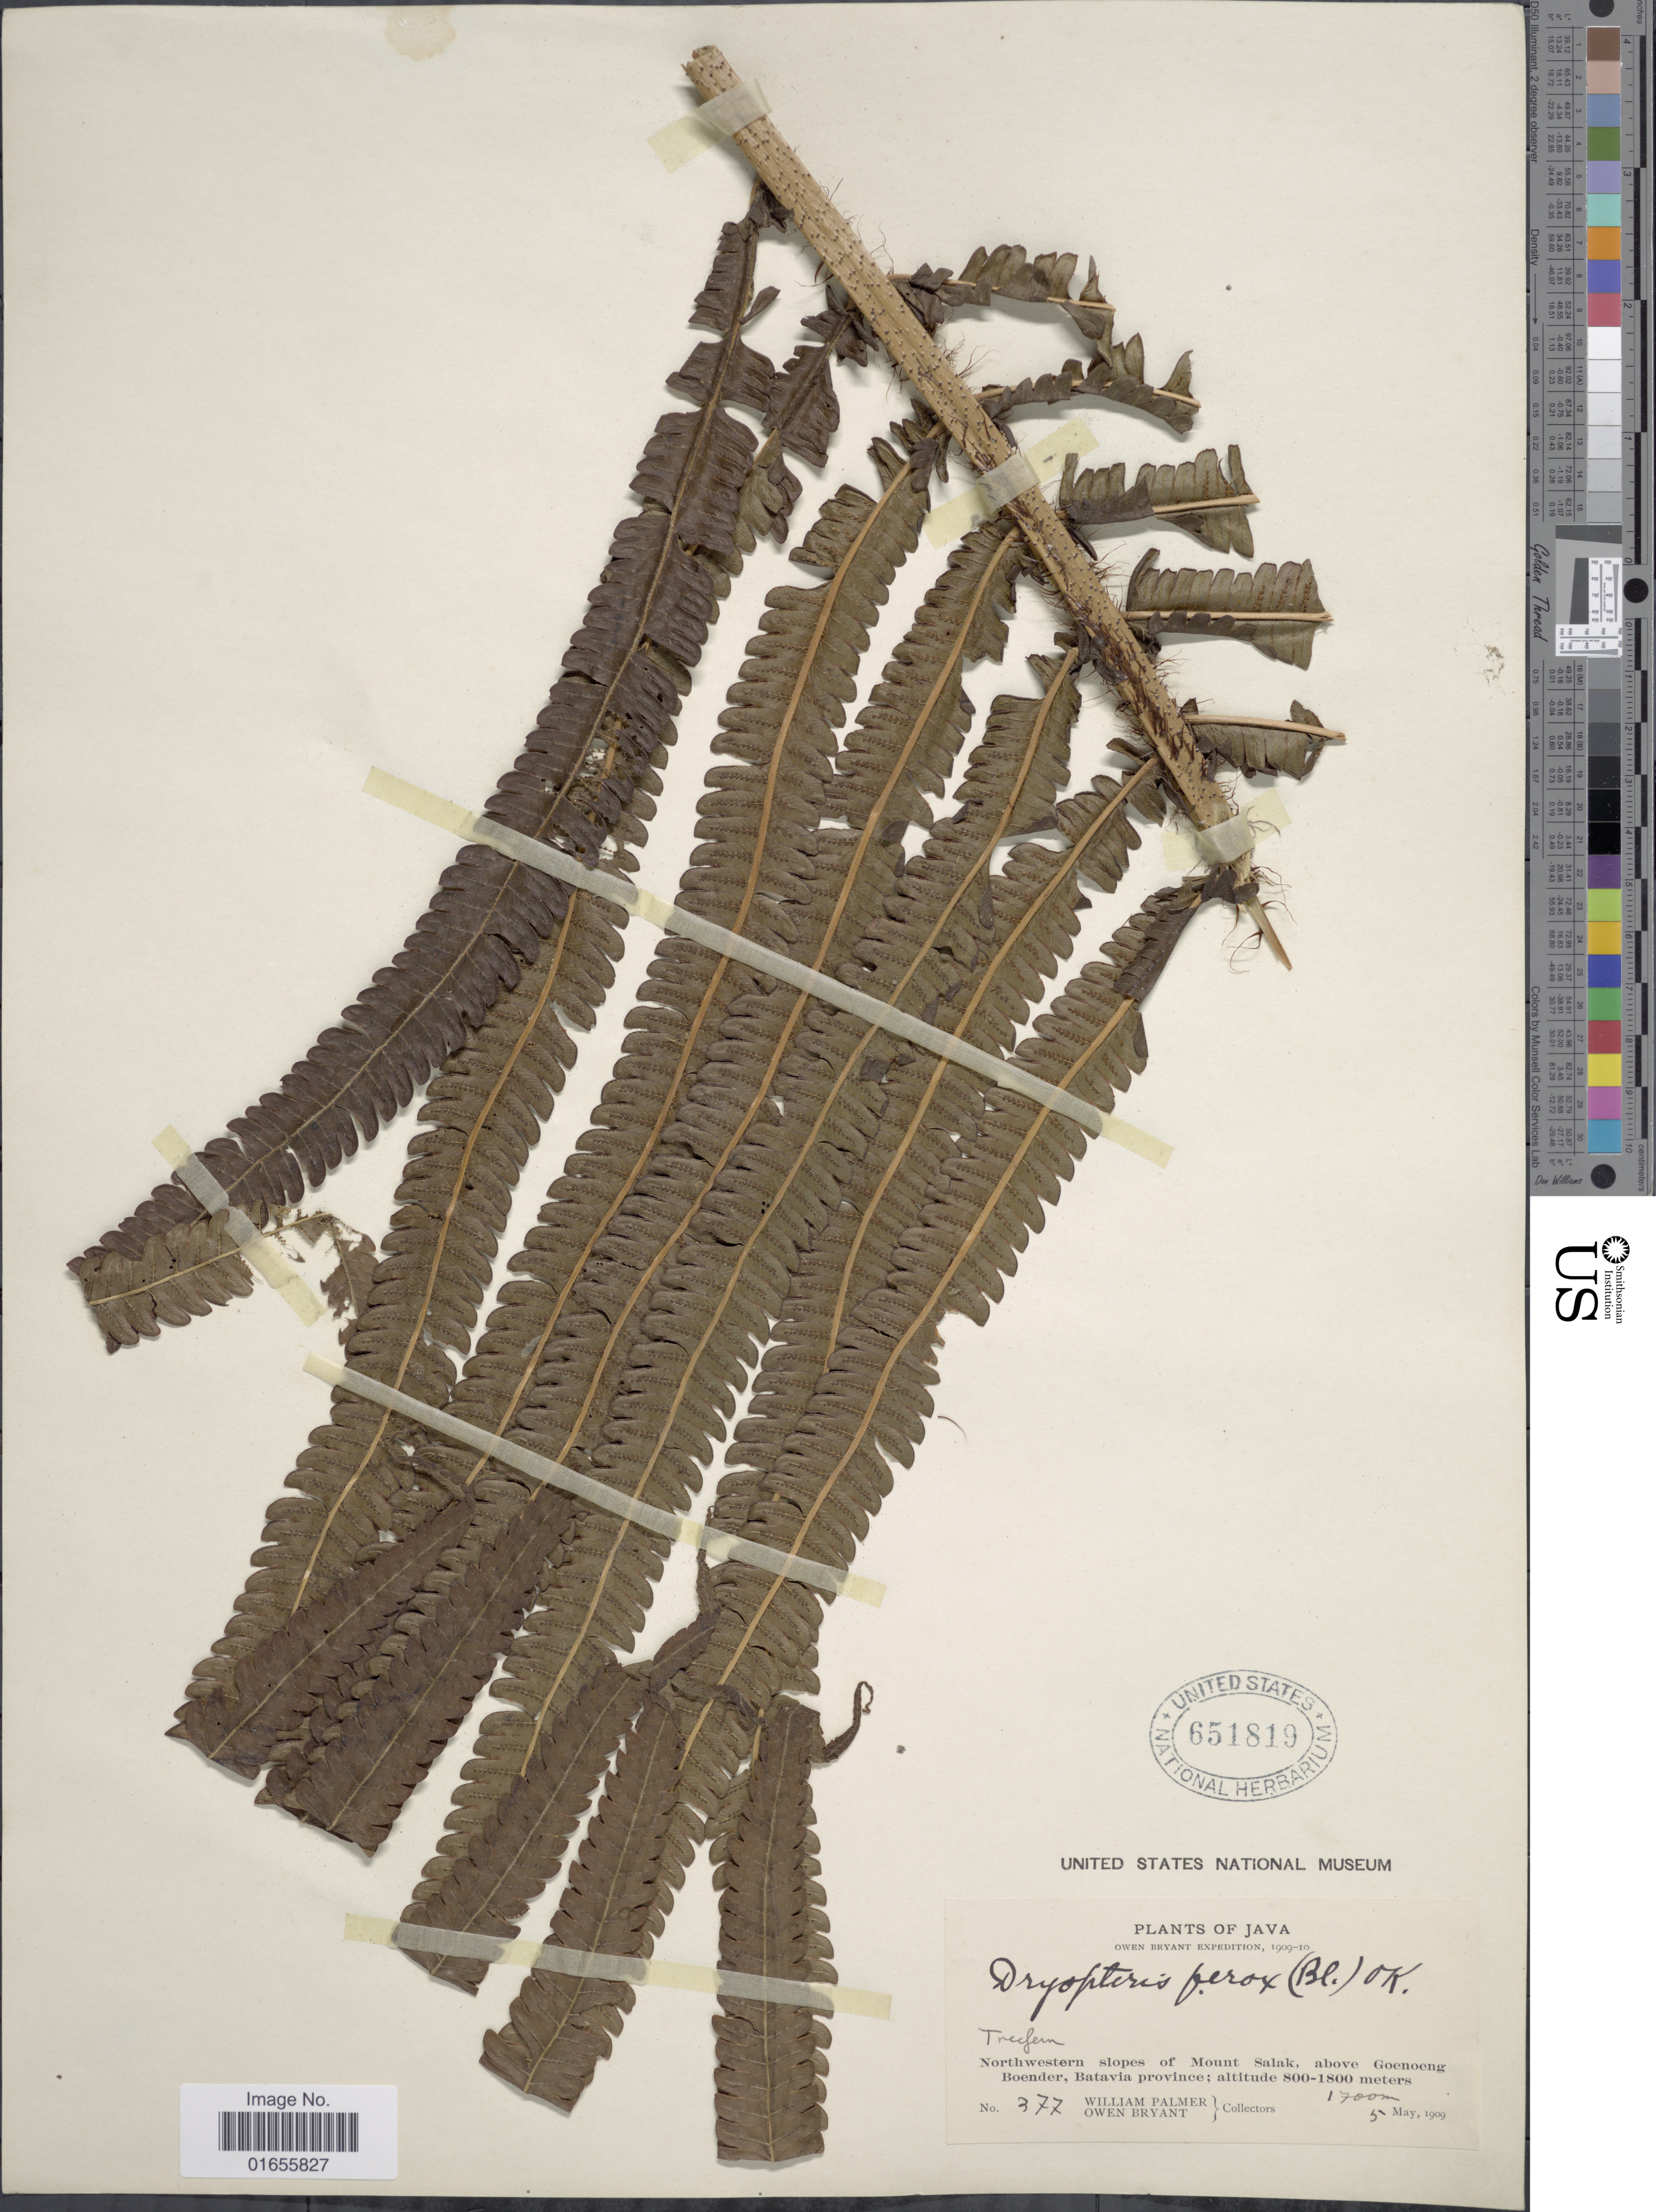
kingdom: Plantae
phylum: Tracheophyta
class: Polypodiopsida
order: Polypodiales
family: Thelypteridaceae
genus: Chingia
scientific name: Chingia ferox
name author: (Blume) Holttum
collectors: W. Palmer & O. Bryant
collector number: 377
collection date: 1909-05-05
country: Indonesia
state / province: Java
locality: Northwestern slopes of Mount Salak, above Goenoeng Boender, Batavia province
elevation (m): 1700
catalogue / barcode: US 651819